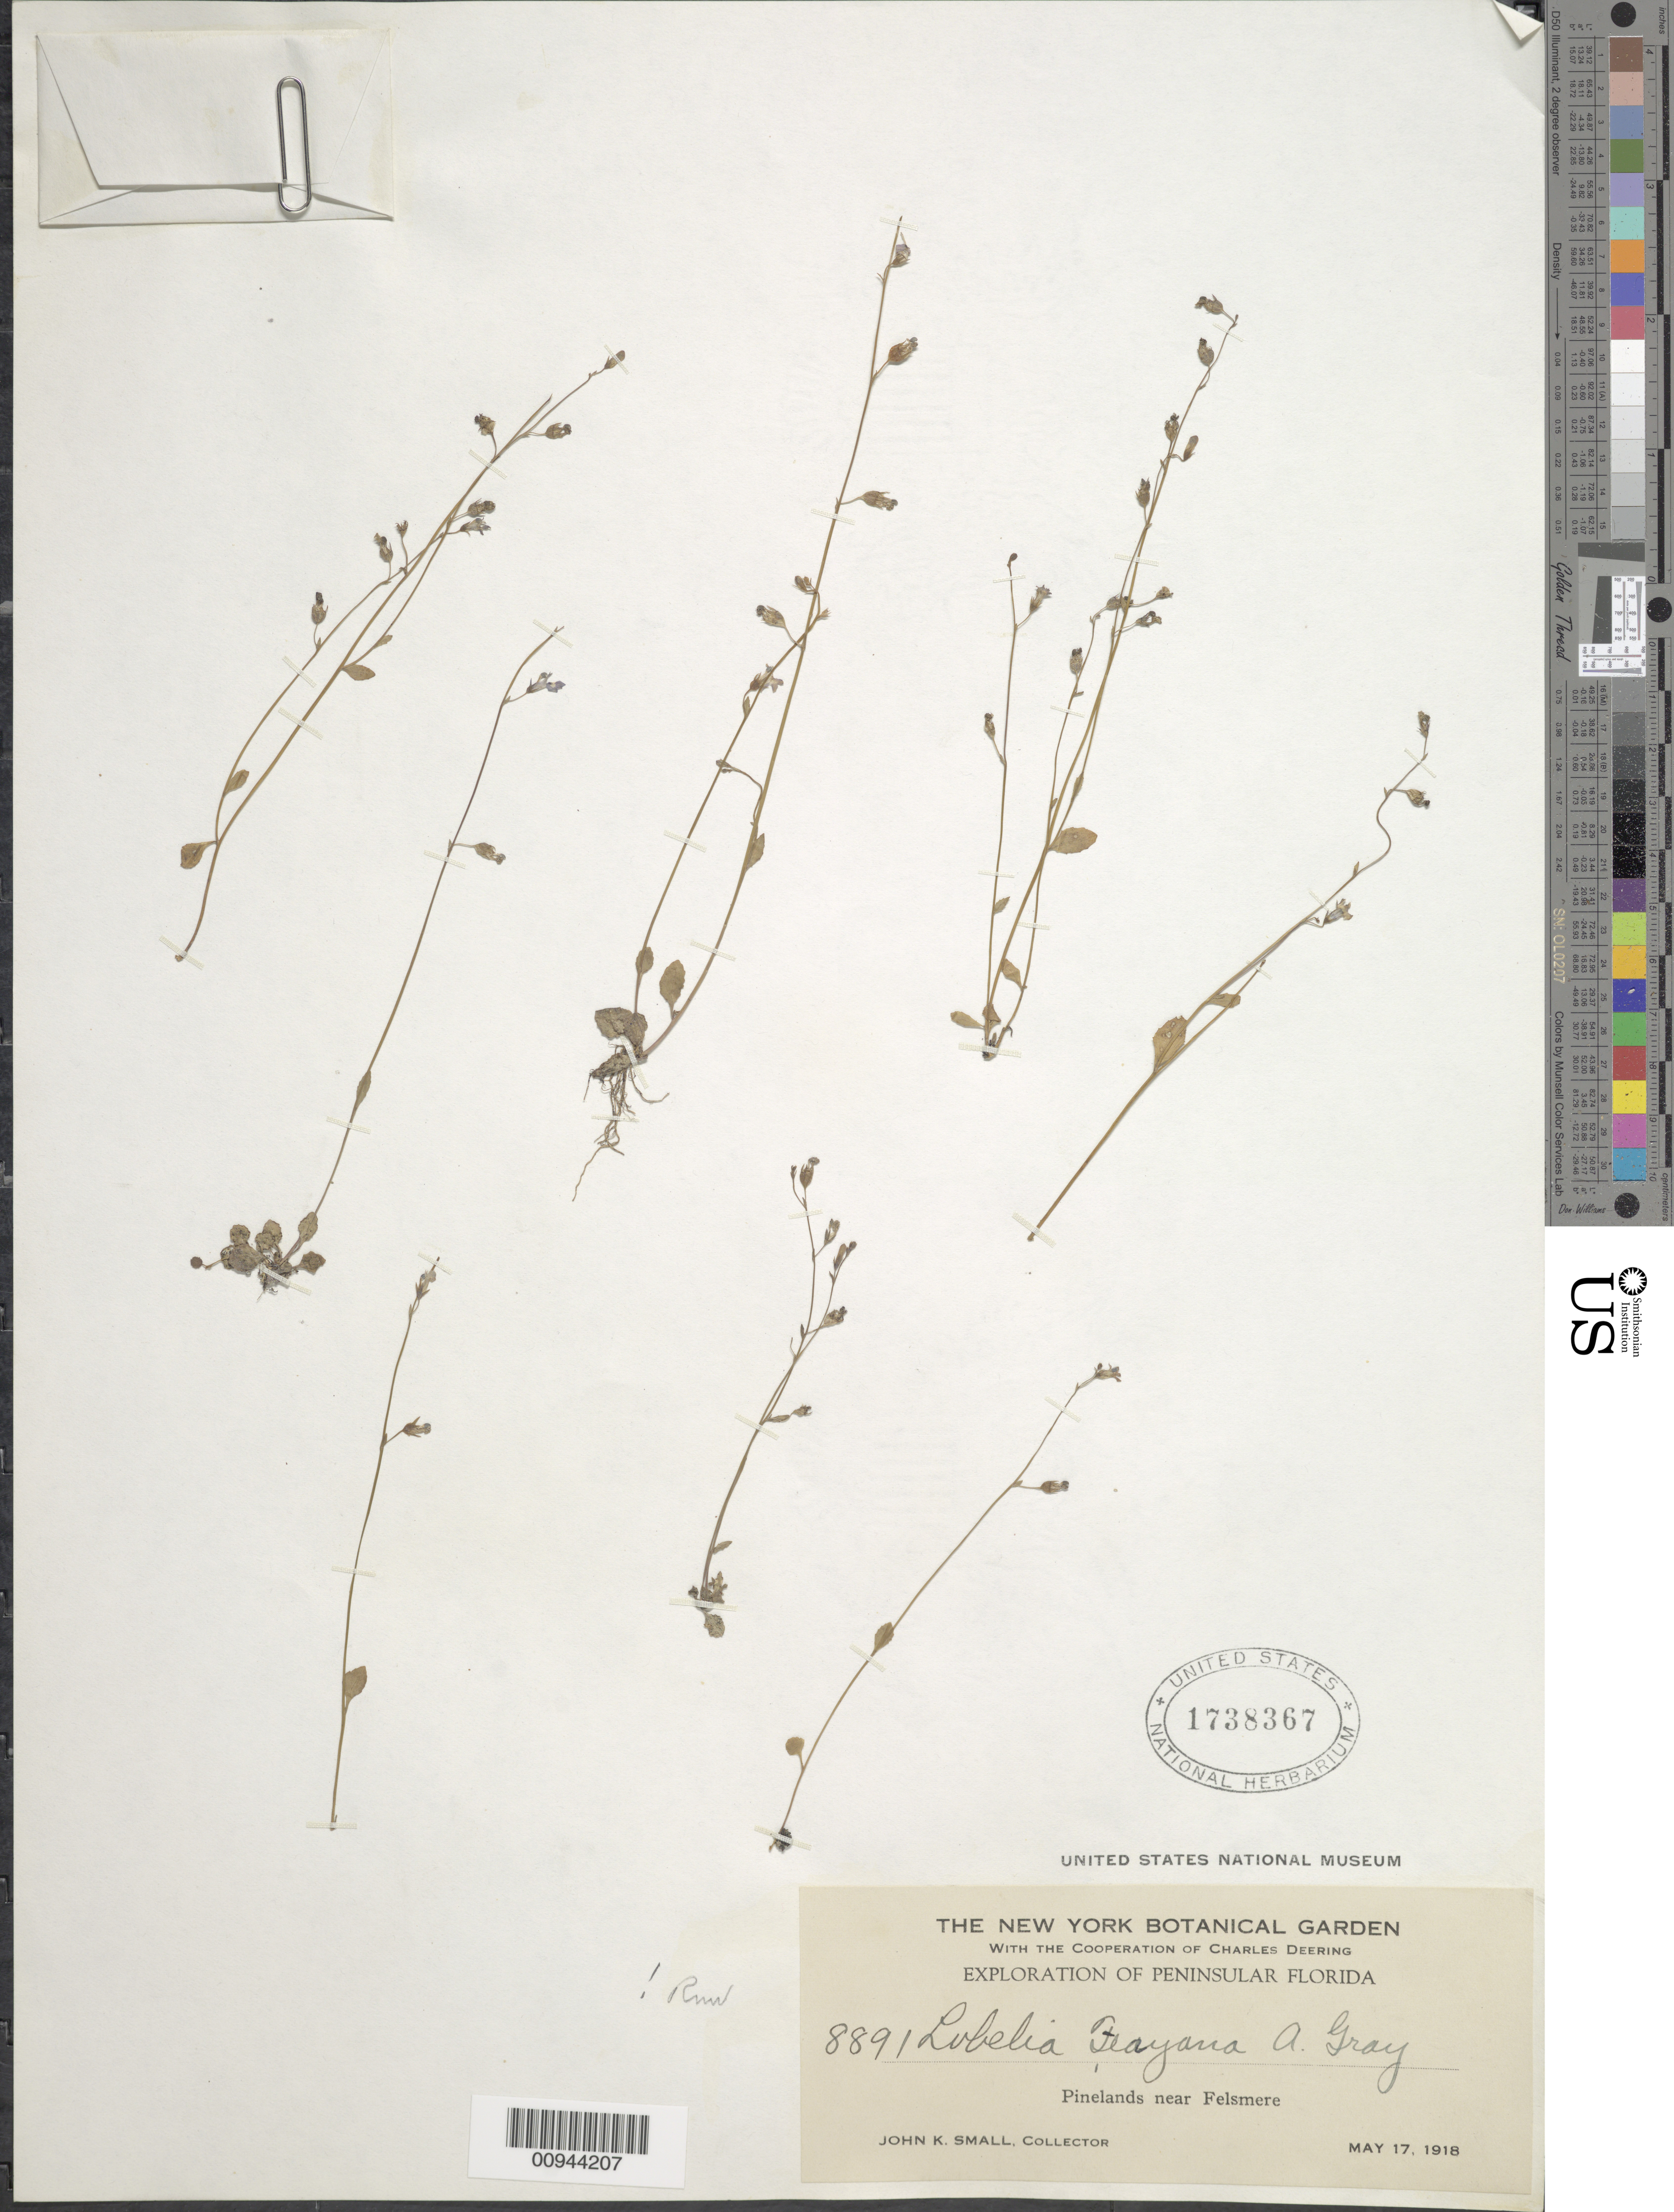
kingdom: Plantae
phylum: Tracheophyta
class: Magnoliopsida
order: Asterales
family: Campanulaceae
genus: Lobelia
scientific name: Lobelia feayana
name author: A. Gray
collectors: J. K. Small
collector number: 8891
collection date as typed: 17 May 1918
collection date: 1918-05-17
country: United States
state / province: Florida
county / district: Indian River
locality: Exploration of Peninsular Florida, pinelands near Felsmore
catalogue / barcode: US 1738367